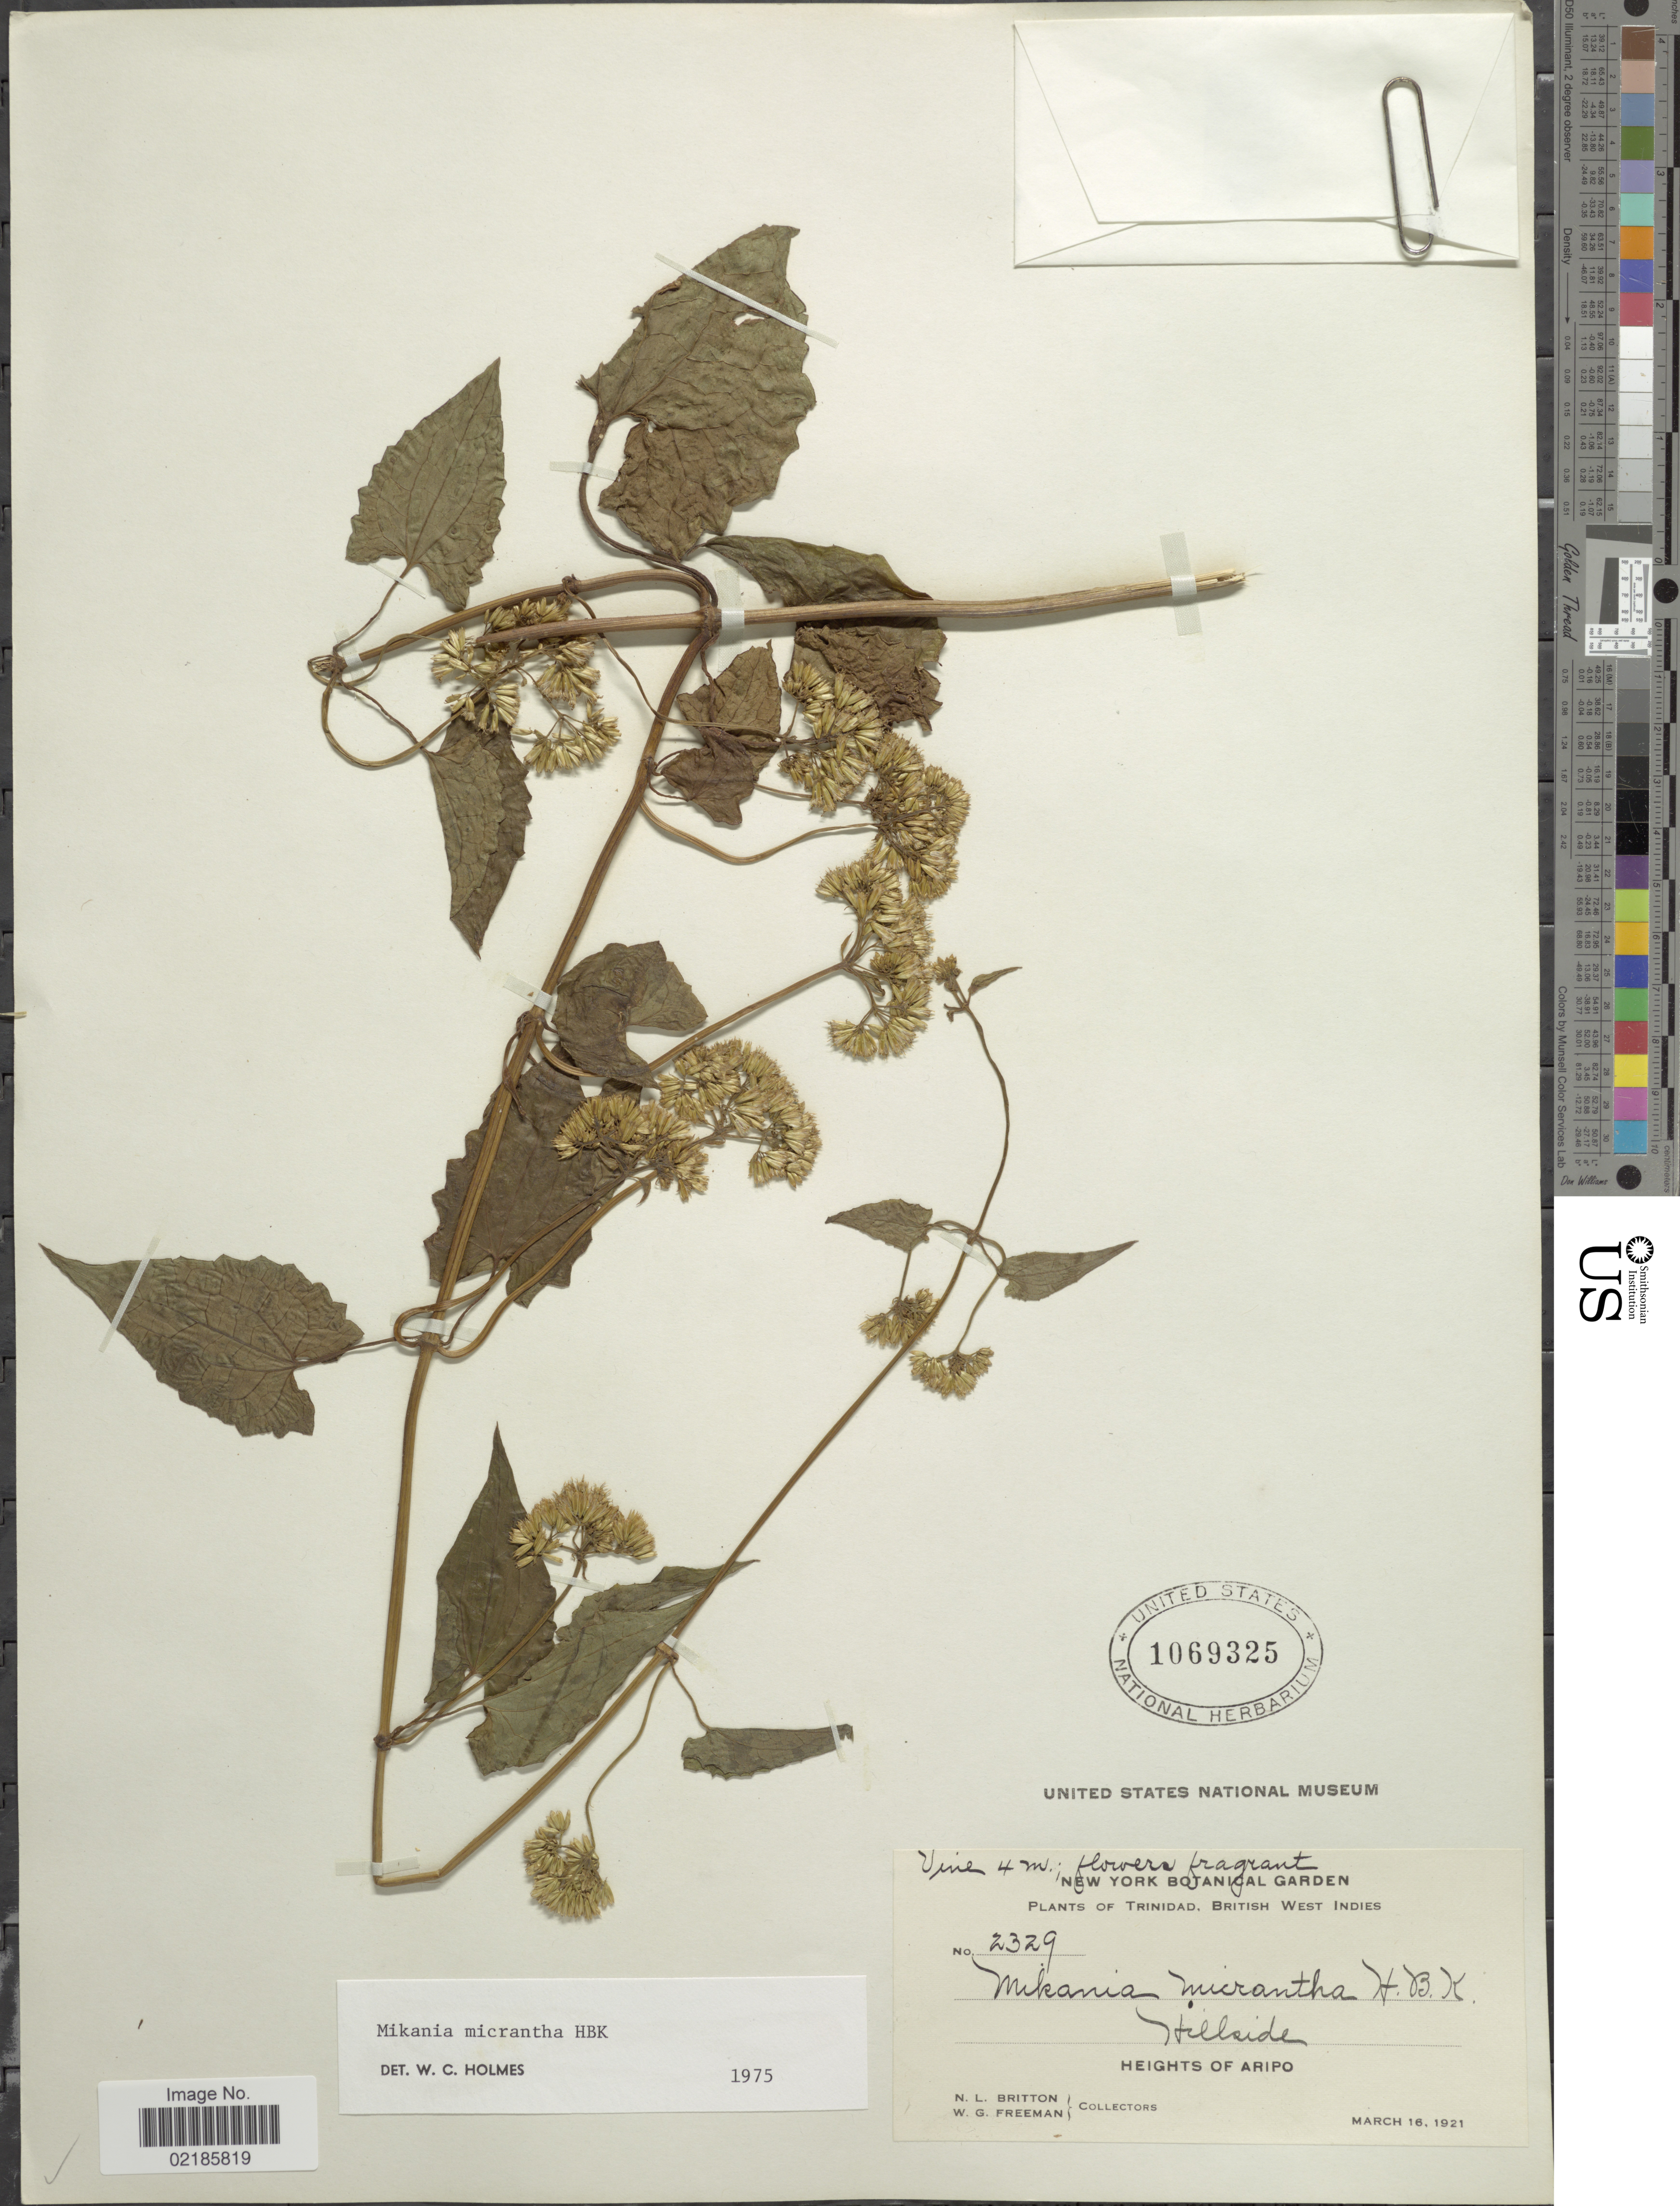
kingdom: Plantae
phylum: Tracheophyta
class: Magnoliopsida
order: Asterales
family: Asteraceae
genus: Mikania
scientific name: Mikania micrantha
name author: Kunth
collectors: N. Britton & W. Freeman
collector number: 2329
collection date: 1921-03-16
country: Trinidad and Tobago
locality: Trinidad. British West Indies. Stillside. Height of Aripo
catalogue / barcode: US 1069325